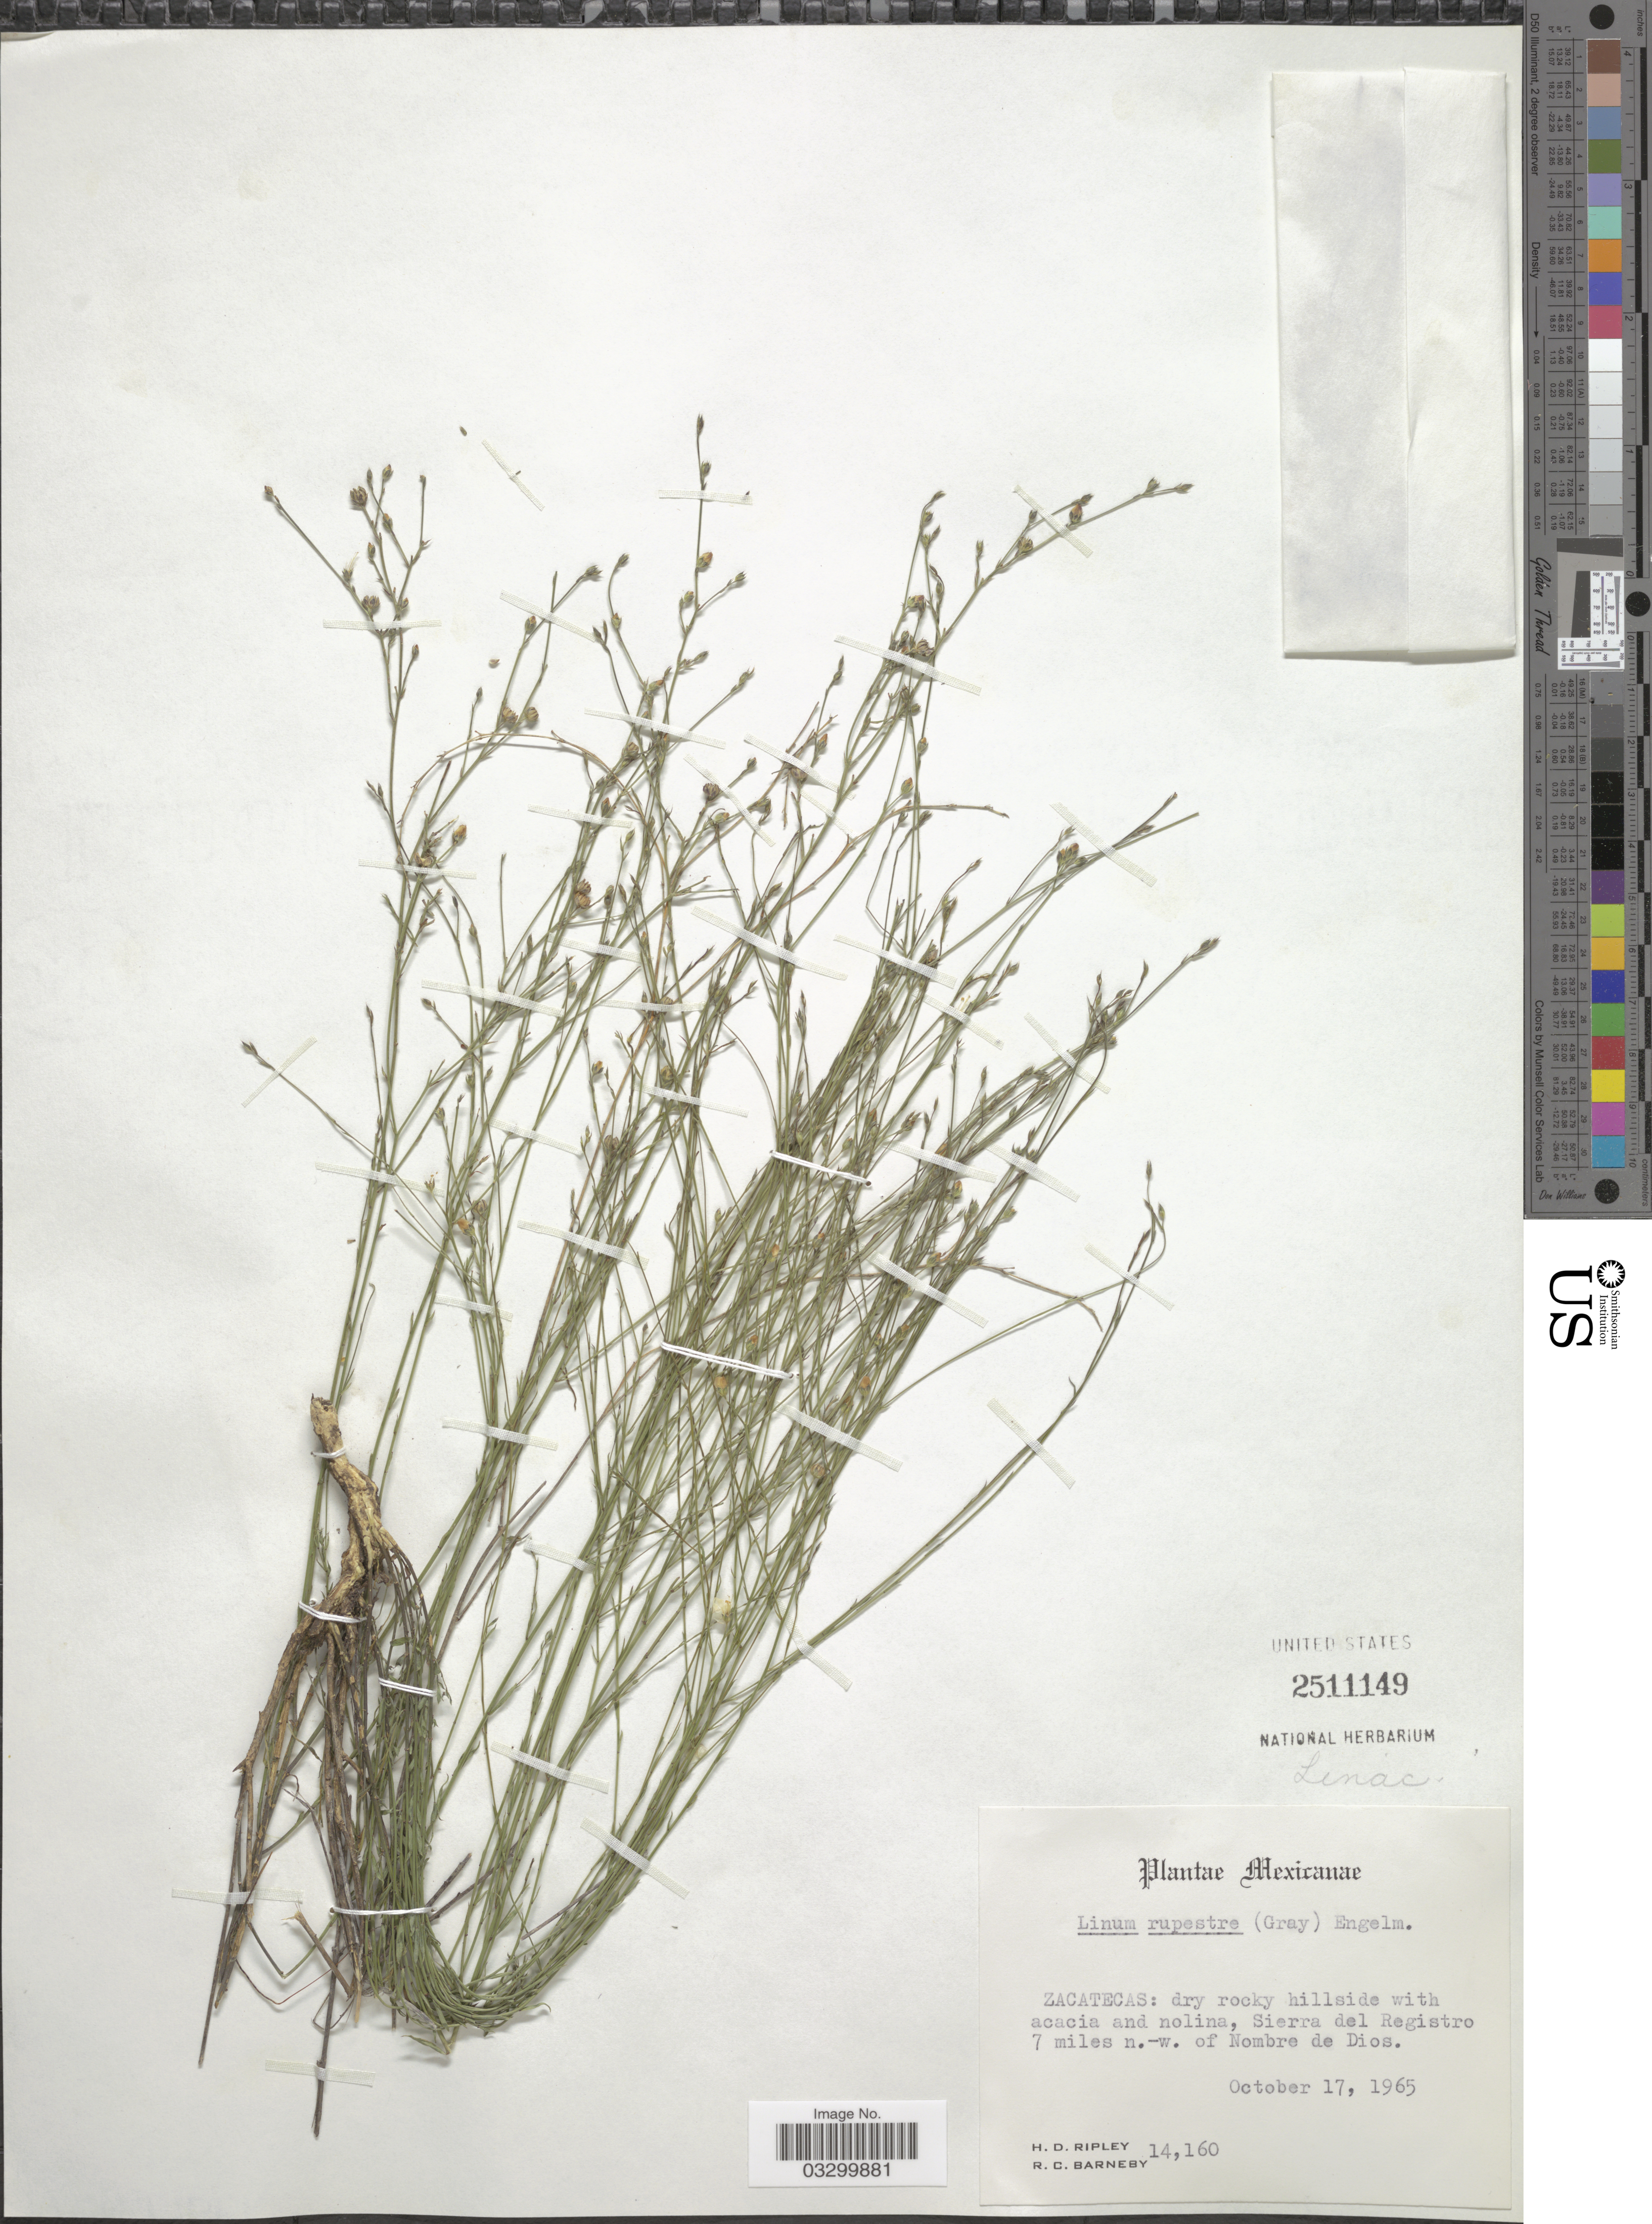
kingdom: Plantae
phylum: Tracheophyta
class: Magnoliopsida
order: Malpighiales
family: Linaceae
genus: Linum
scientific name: Linum rupestre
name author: Engelm.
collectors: H. Ripley & R. C. Barneby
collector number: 14160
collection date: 1965-10-17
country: Mexico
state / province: Zacatecas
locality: Sierra del Registro 7 miles n.-w. of Nombre de Dios.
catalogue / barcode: US 2511149